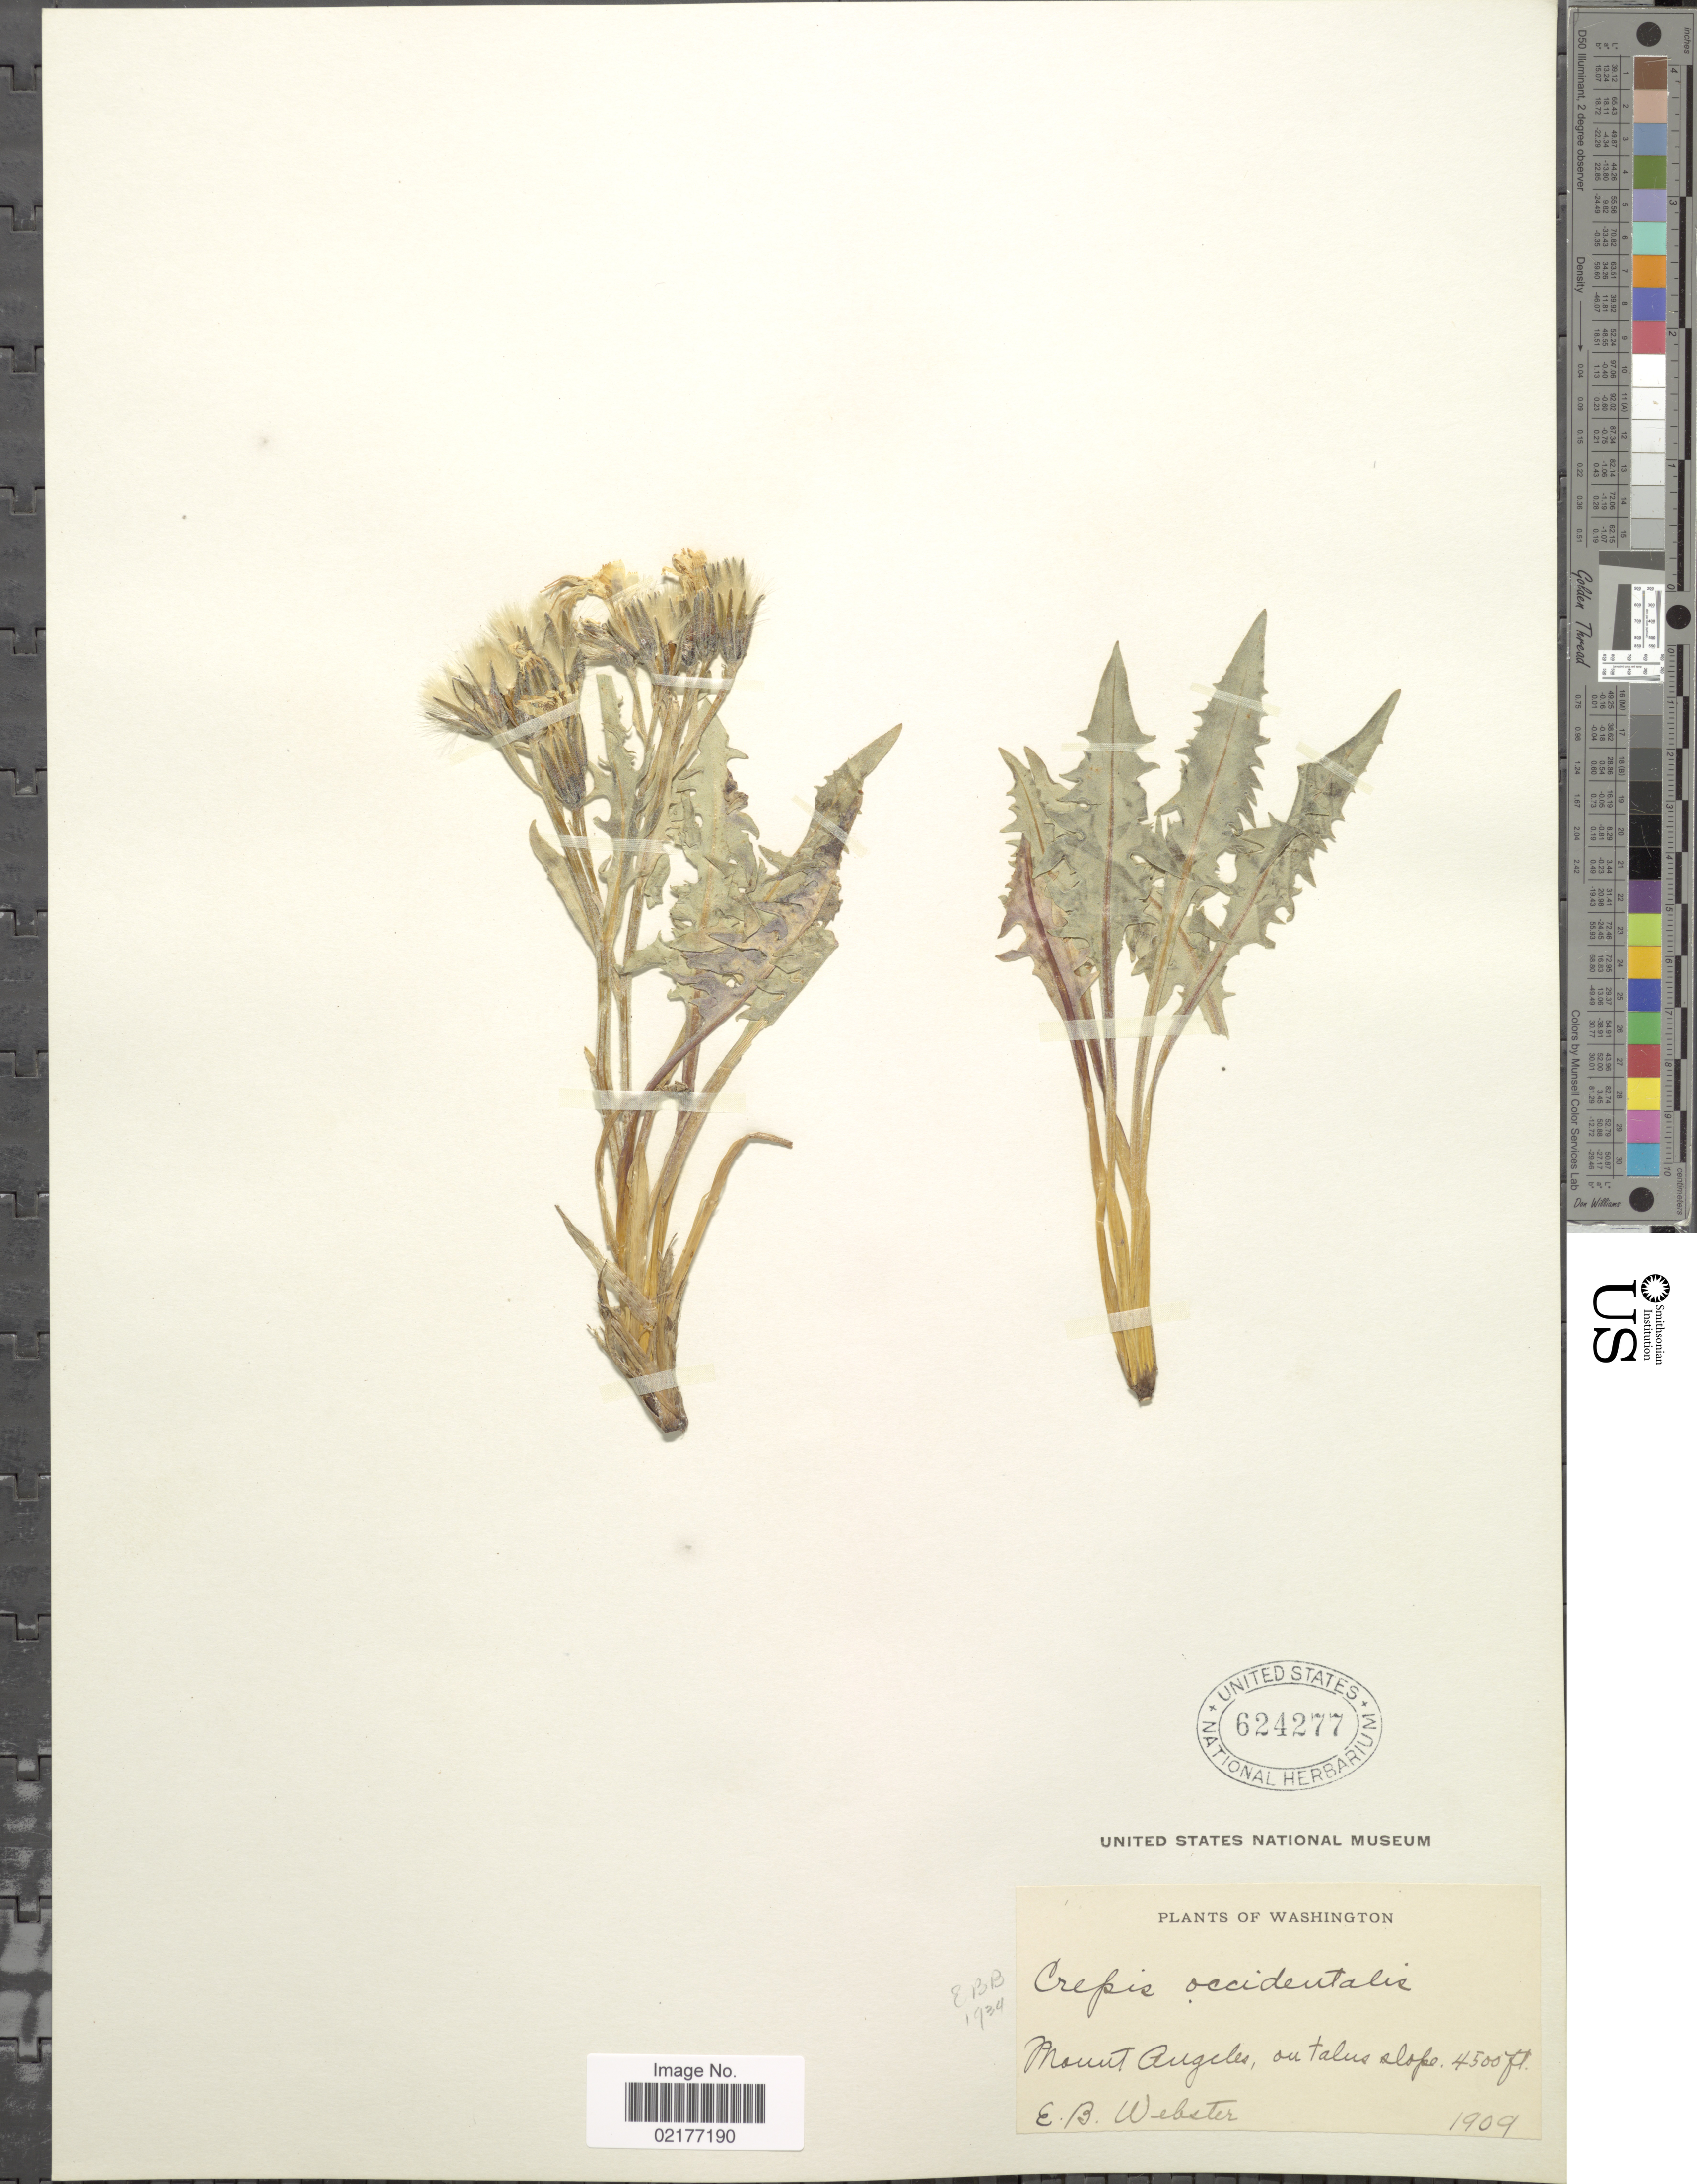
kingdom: Plantae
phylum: Tracheophyta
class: Magnoliopsida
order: Asterales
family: Asteraceae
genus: Crepis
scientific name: Crepis occidentalis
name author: Nutt.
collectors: E. B. Webster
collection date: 1909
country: United States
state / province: Washington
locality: Mount Angeles, ou talus slope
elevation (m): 1372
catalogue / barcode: US 624277